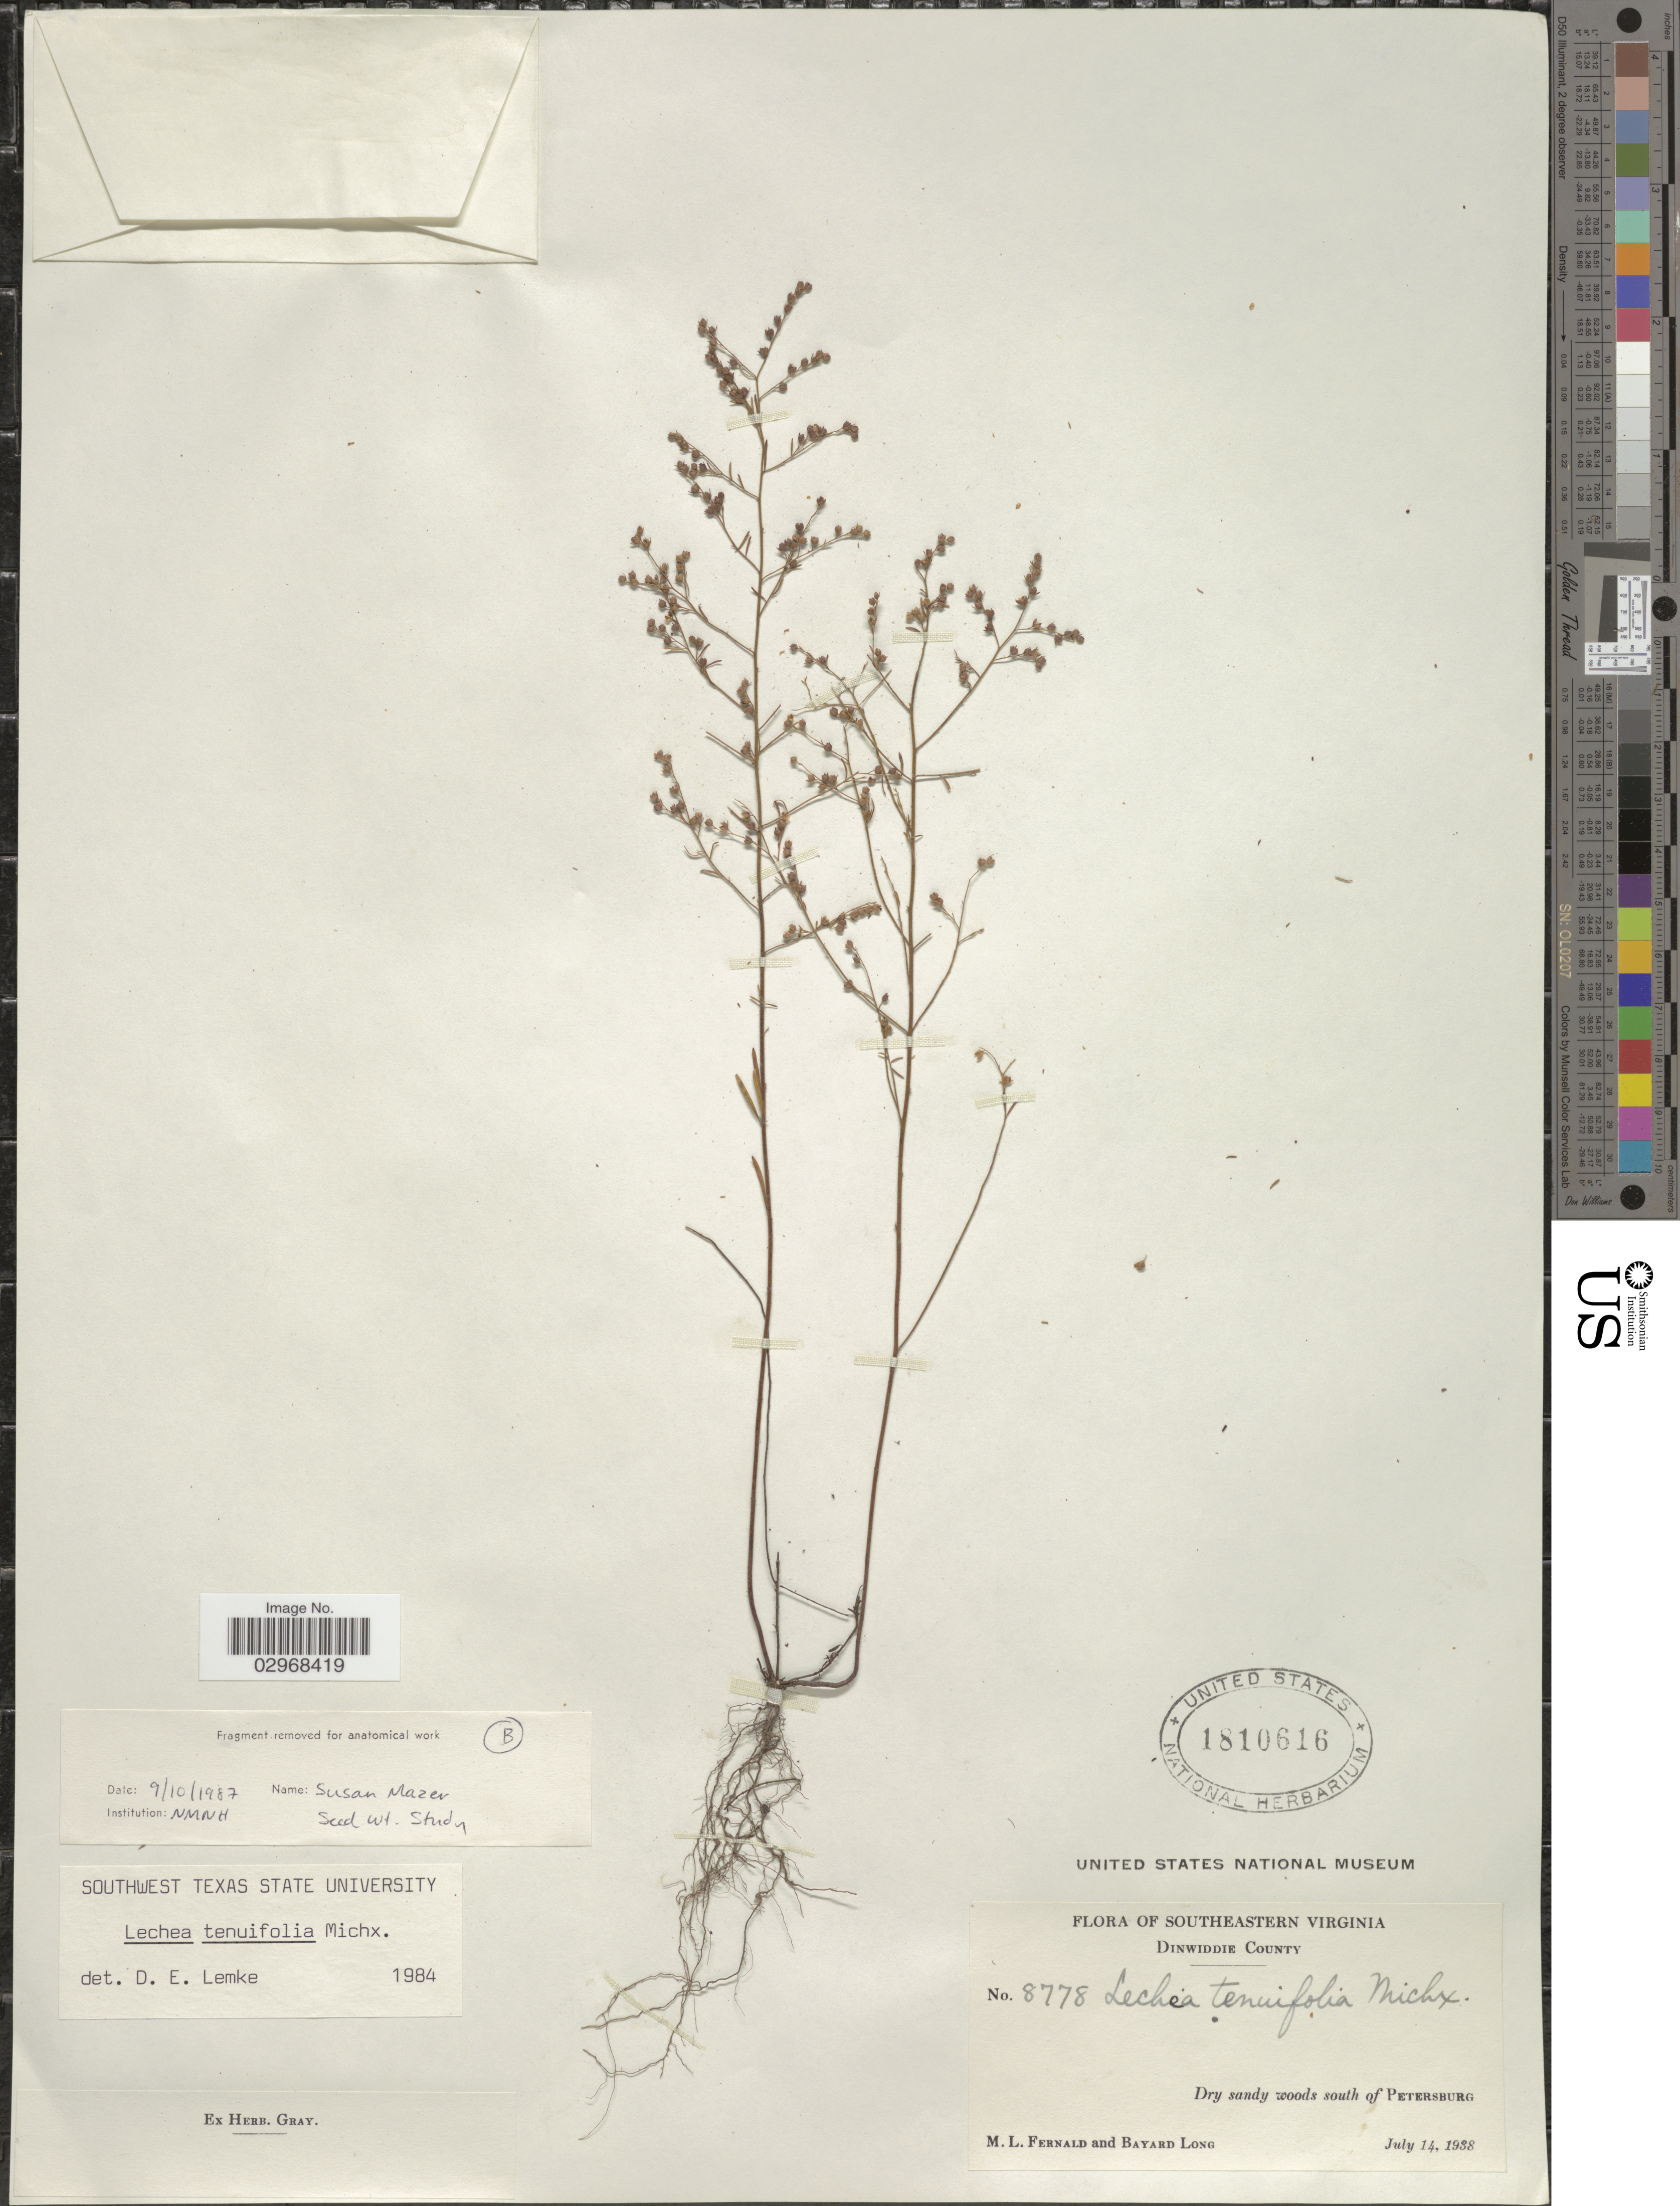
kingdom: Plantae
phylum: Tracheophyta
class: Magnoliopsida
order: Malvales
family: Cistaceae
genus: Lechea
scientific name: Lechea tenuifolia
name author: Michx.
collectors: M. L. Fernald & B. Long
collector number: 8778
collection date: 1938-07-14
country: United States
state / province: Virginia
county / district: Dinwiddie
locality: Southeastern Virginia, Dinwiddie County, Dry sandy woods south of Petersburg.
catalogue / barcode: US 1810616